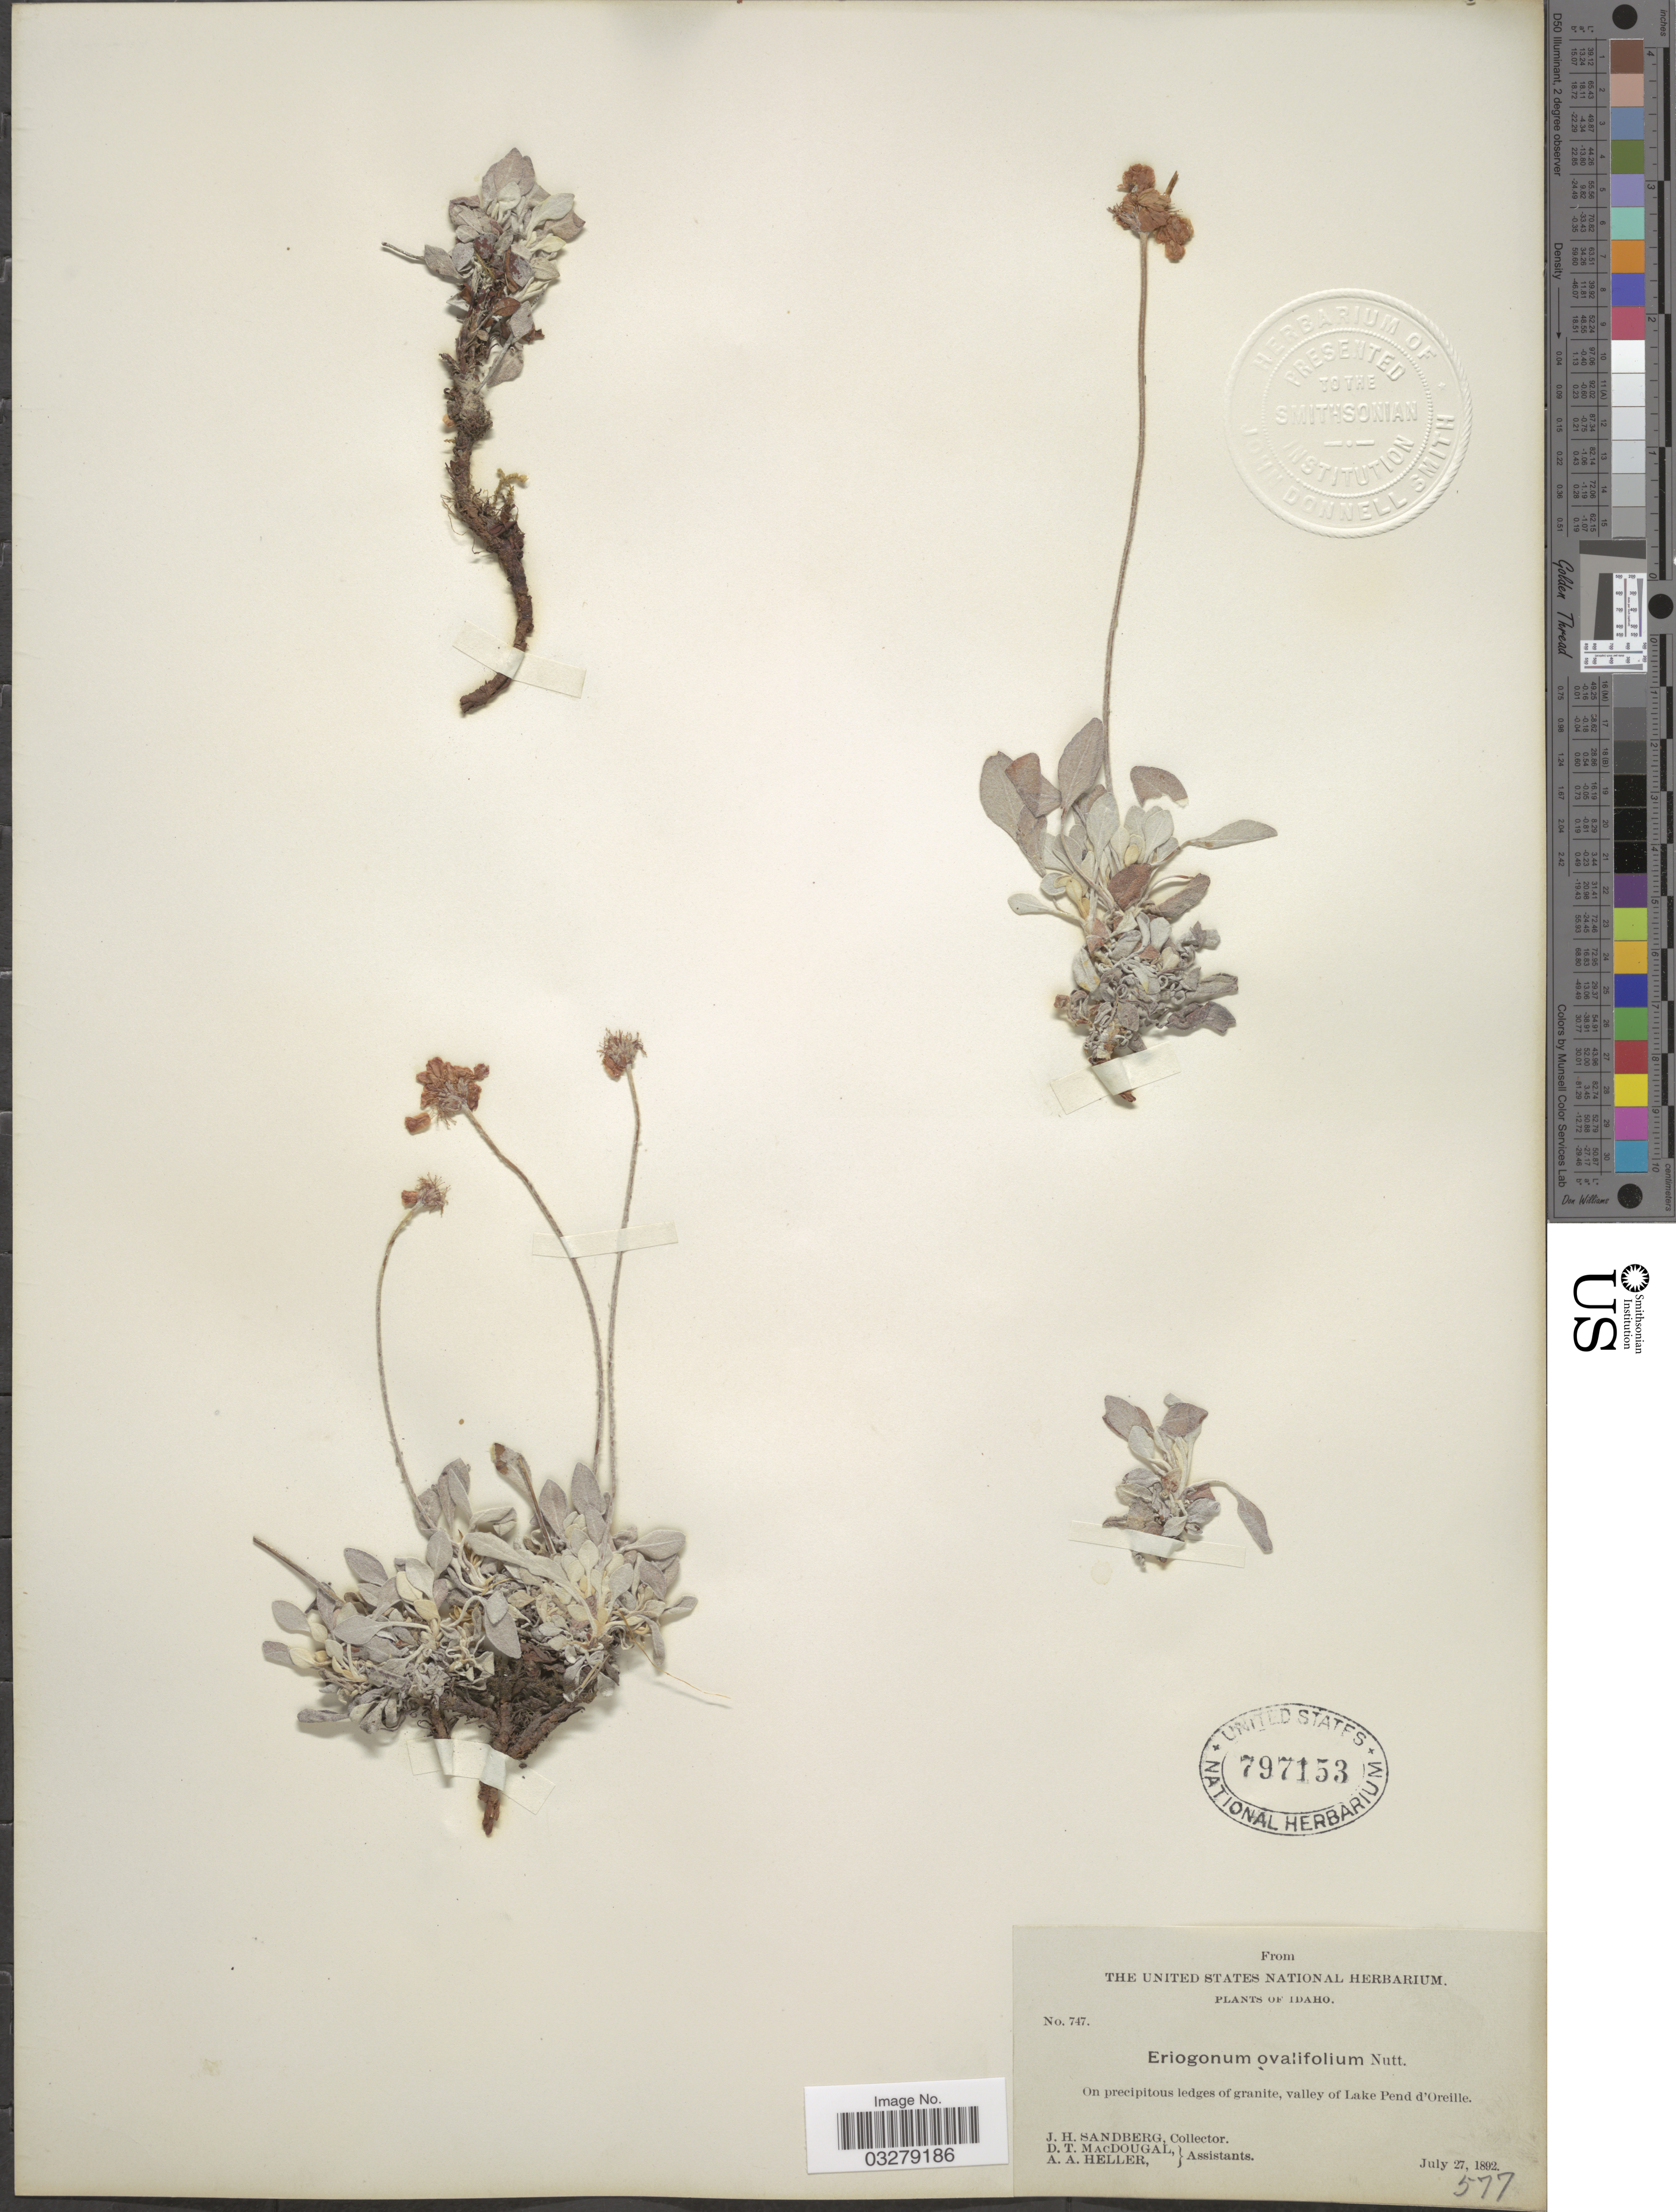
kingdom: Plantae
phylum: Tracheophyta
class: Magnoliopsida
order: Caryophyllales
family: Polygonaceae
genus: Eriogonum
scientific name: Eriogonum ovalifolium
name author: Nutt.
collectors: J. H. Sandberg, D. T. MacDougal & A. A. Heller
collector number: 747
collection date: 1892-07-27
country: United States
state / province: Idaho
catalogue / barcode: US 797153